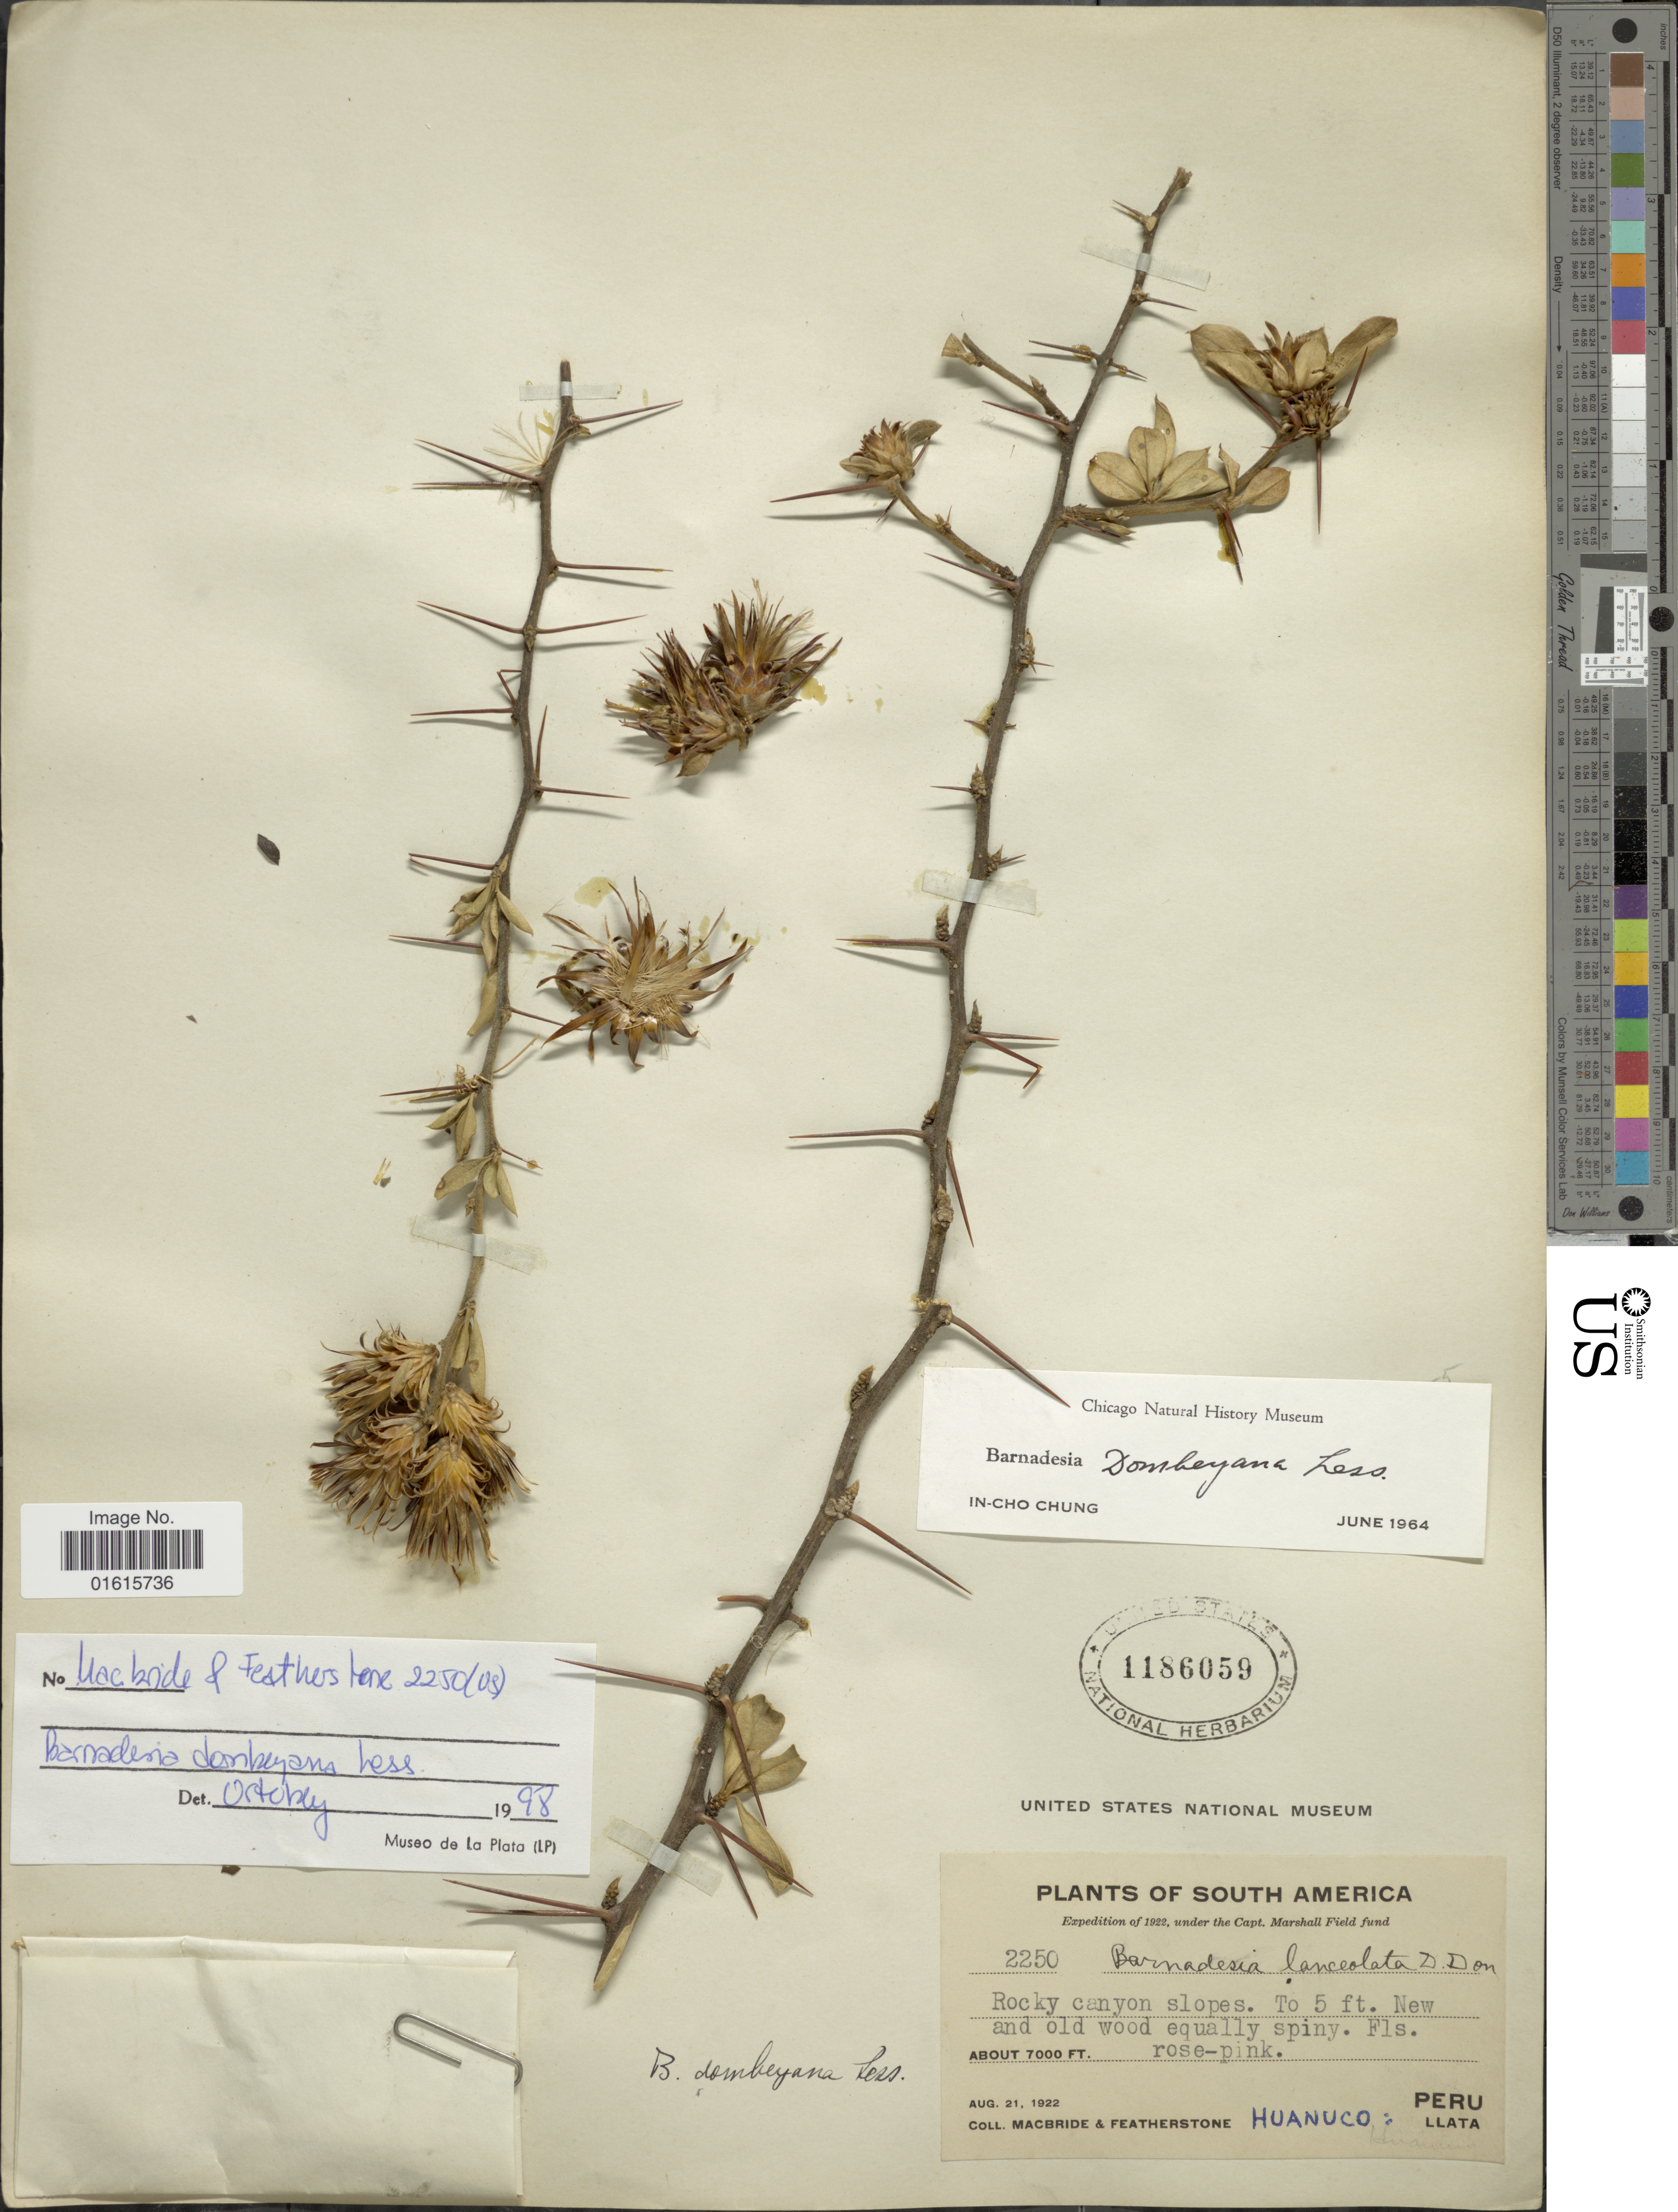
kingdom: Plantae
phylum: Tracheophyta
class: Magnoliopsida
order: Asterales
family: Asteraceae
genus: Barnadesia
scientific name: Barnadesia dombeyana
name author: Less.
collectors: Macbride, -- & -. Featherstone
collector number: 2250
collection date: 1922-08-21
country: Peru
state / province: Huánuco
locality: Llata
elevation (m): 2134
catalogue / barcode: US 1186059